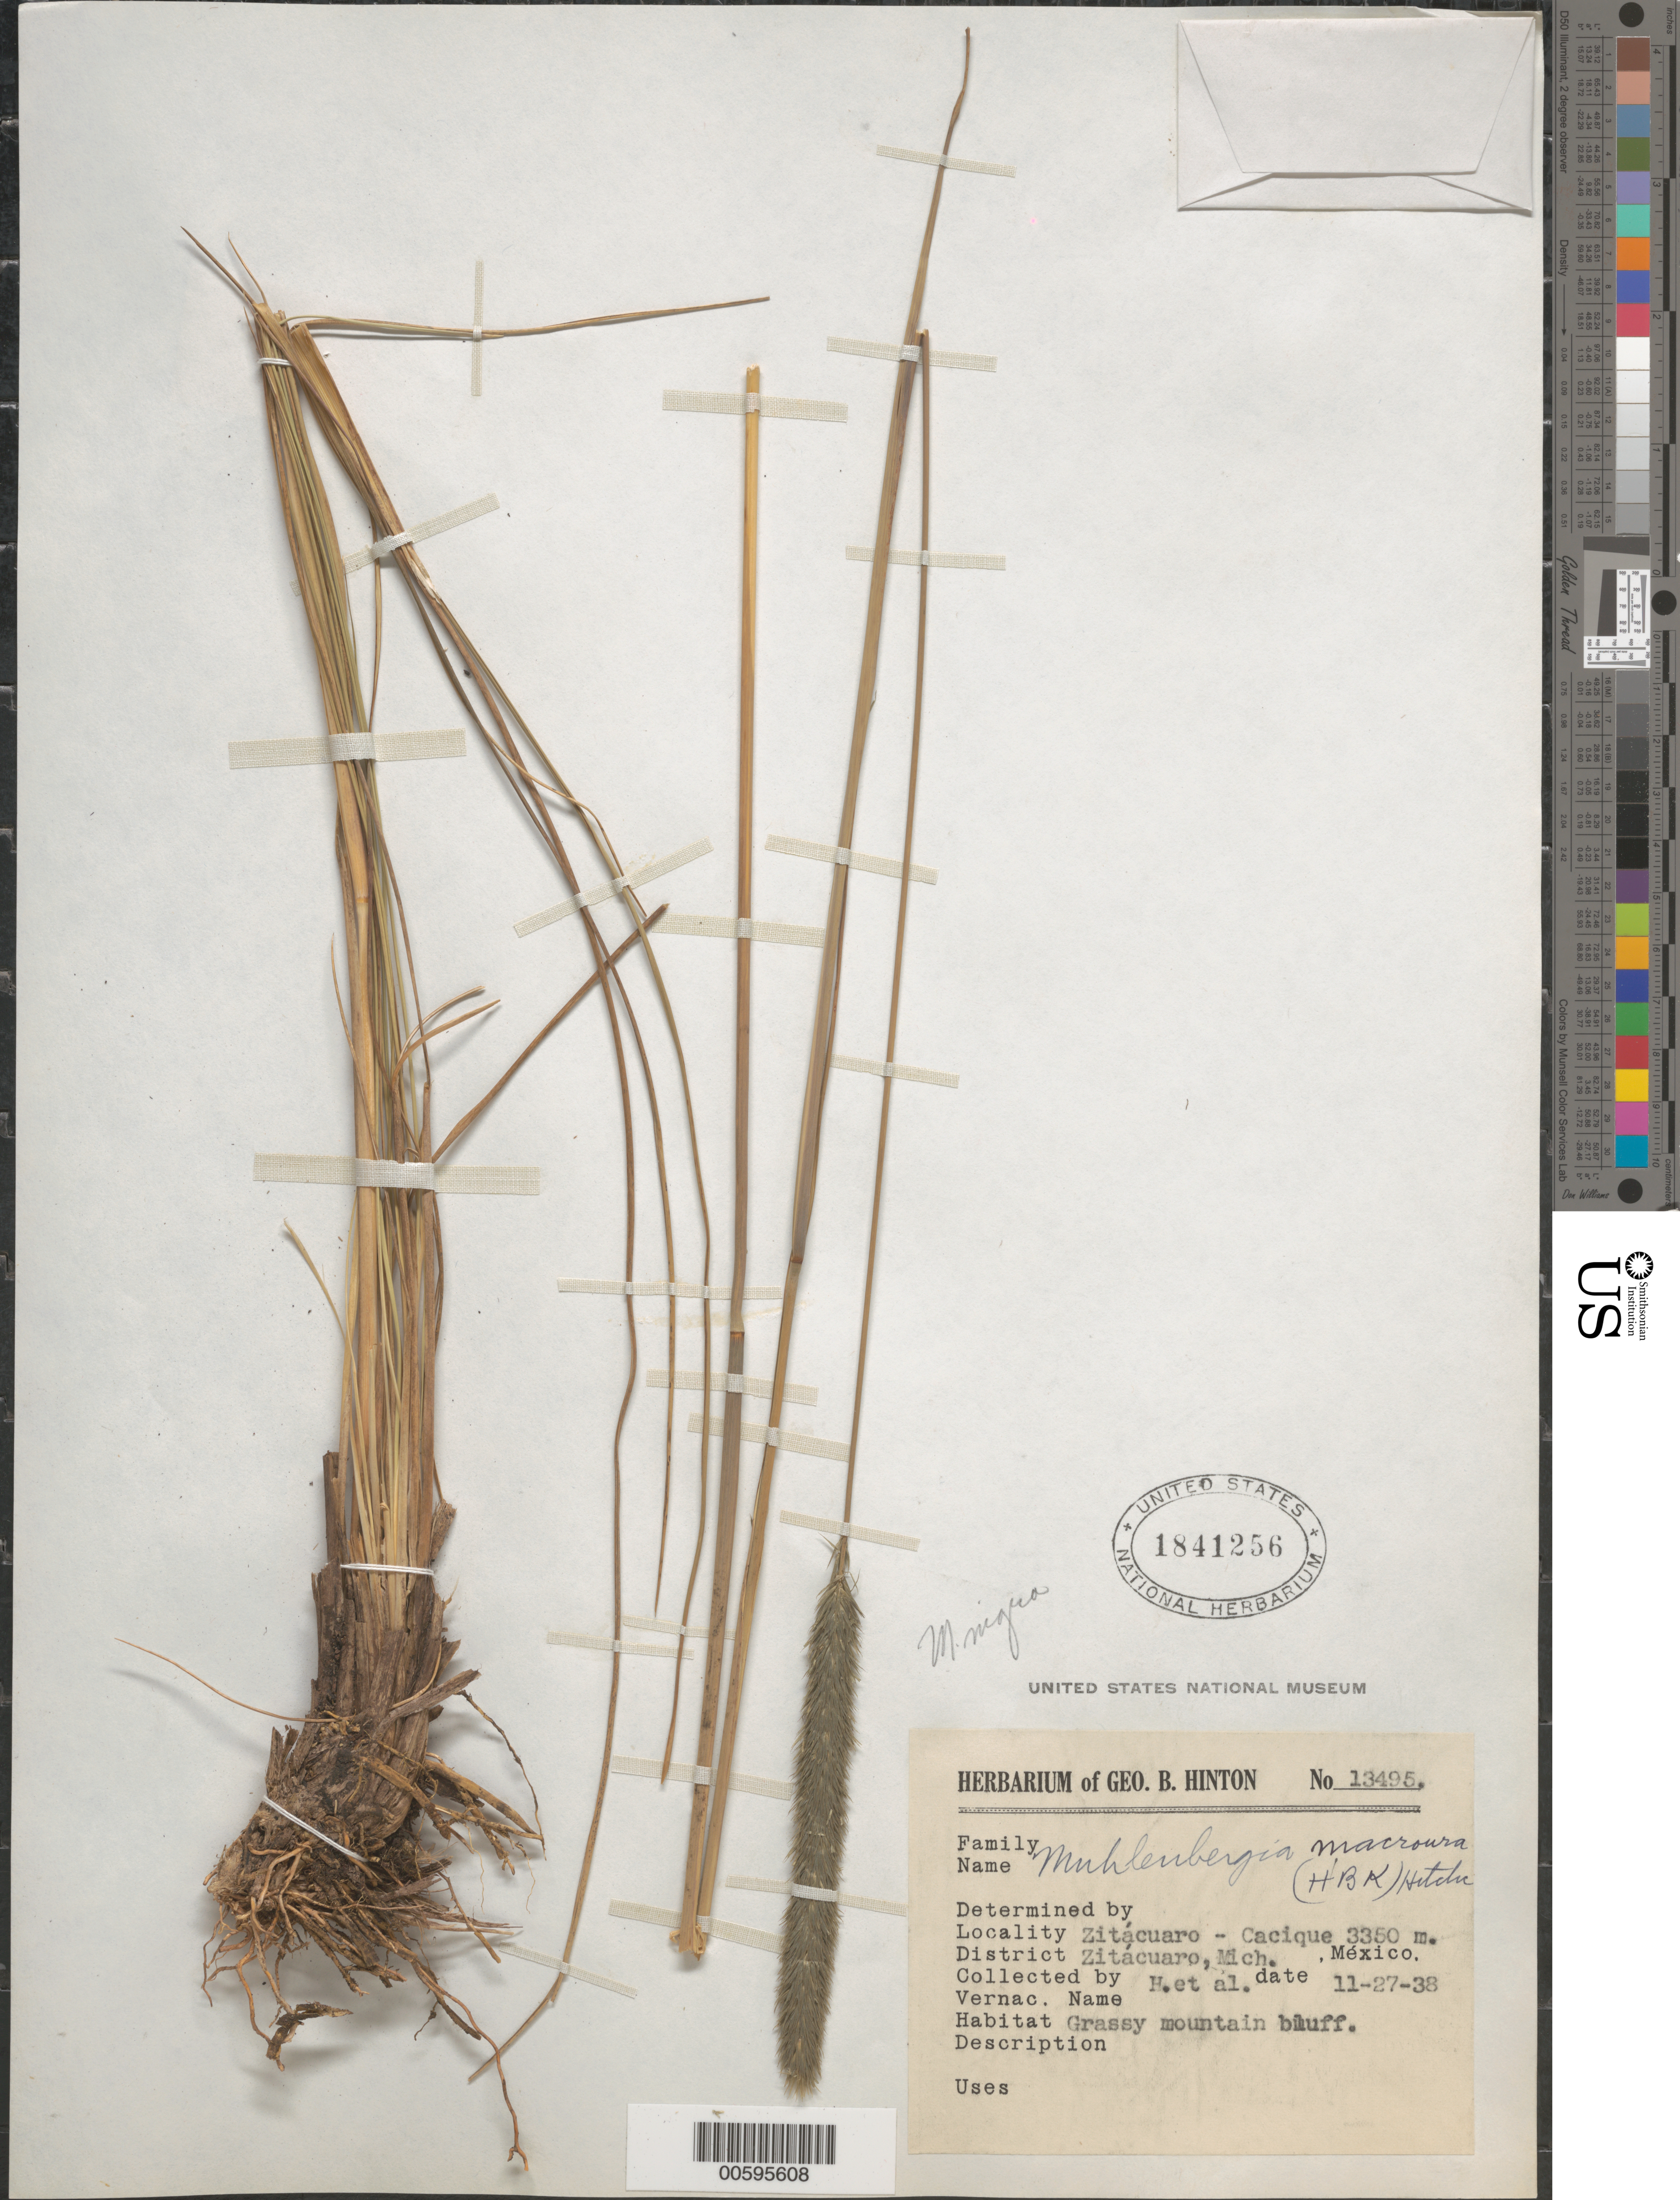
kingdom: Plantae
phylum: Tracheophyta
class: Liliopsida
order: Poales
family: Poaceae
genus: Muhlenbergia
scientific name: Muhlenbergia nigra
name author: Hitchc.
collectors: G. B. Hinton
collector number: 13495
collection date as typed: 27 Nov 1938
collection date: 1938-11-27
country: Mexico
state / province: Michoacán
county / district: Zitácuaro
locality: Zitácuaro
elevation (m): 3350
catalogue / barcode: US 1841256